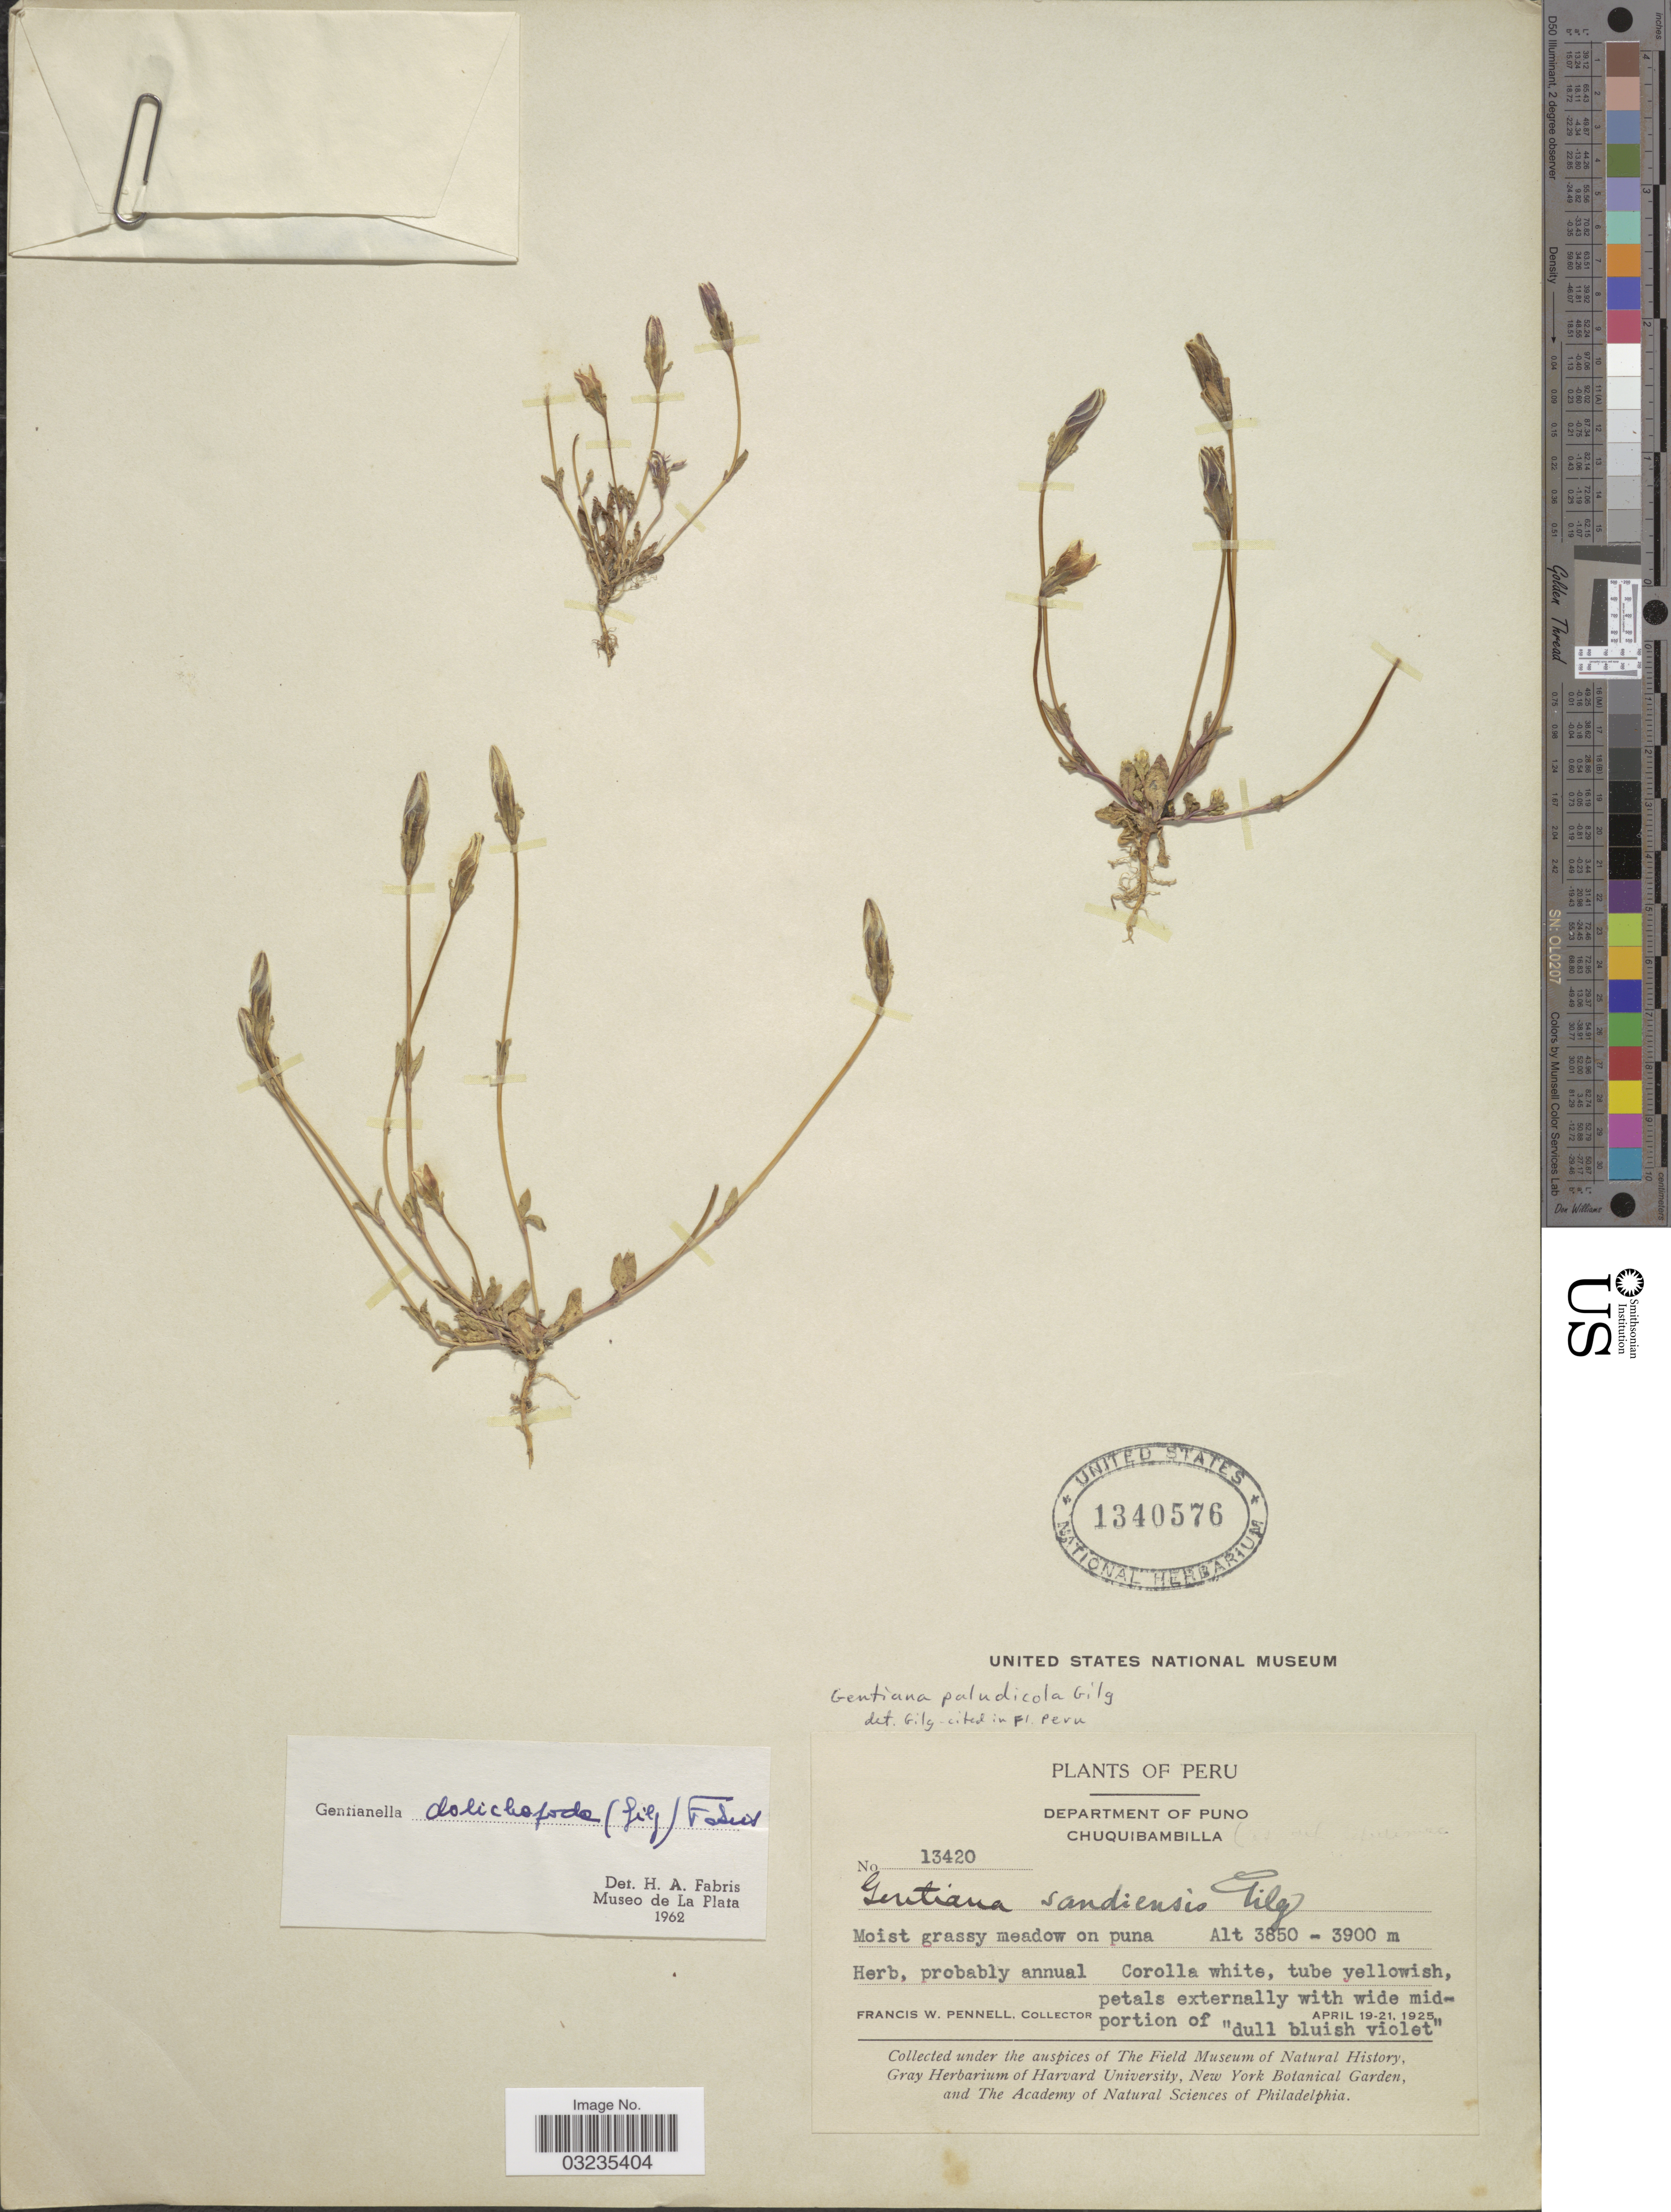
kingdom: Plantae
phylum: Tracheophyta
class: Magnoliopsida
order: Gentianales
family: Gentianaceae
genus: Gentiana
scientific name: Gentiana dolichopoda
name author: Gilg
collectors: F. W. Pennell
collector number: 13420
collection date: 1925-04-19/1925-04-21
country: Peru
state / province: Puno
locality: Department of Puno. Chuquibambilla.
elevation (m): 3850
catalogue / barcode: US 1340576